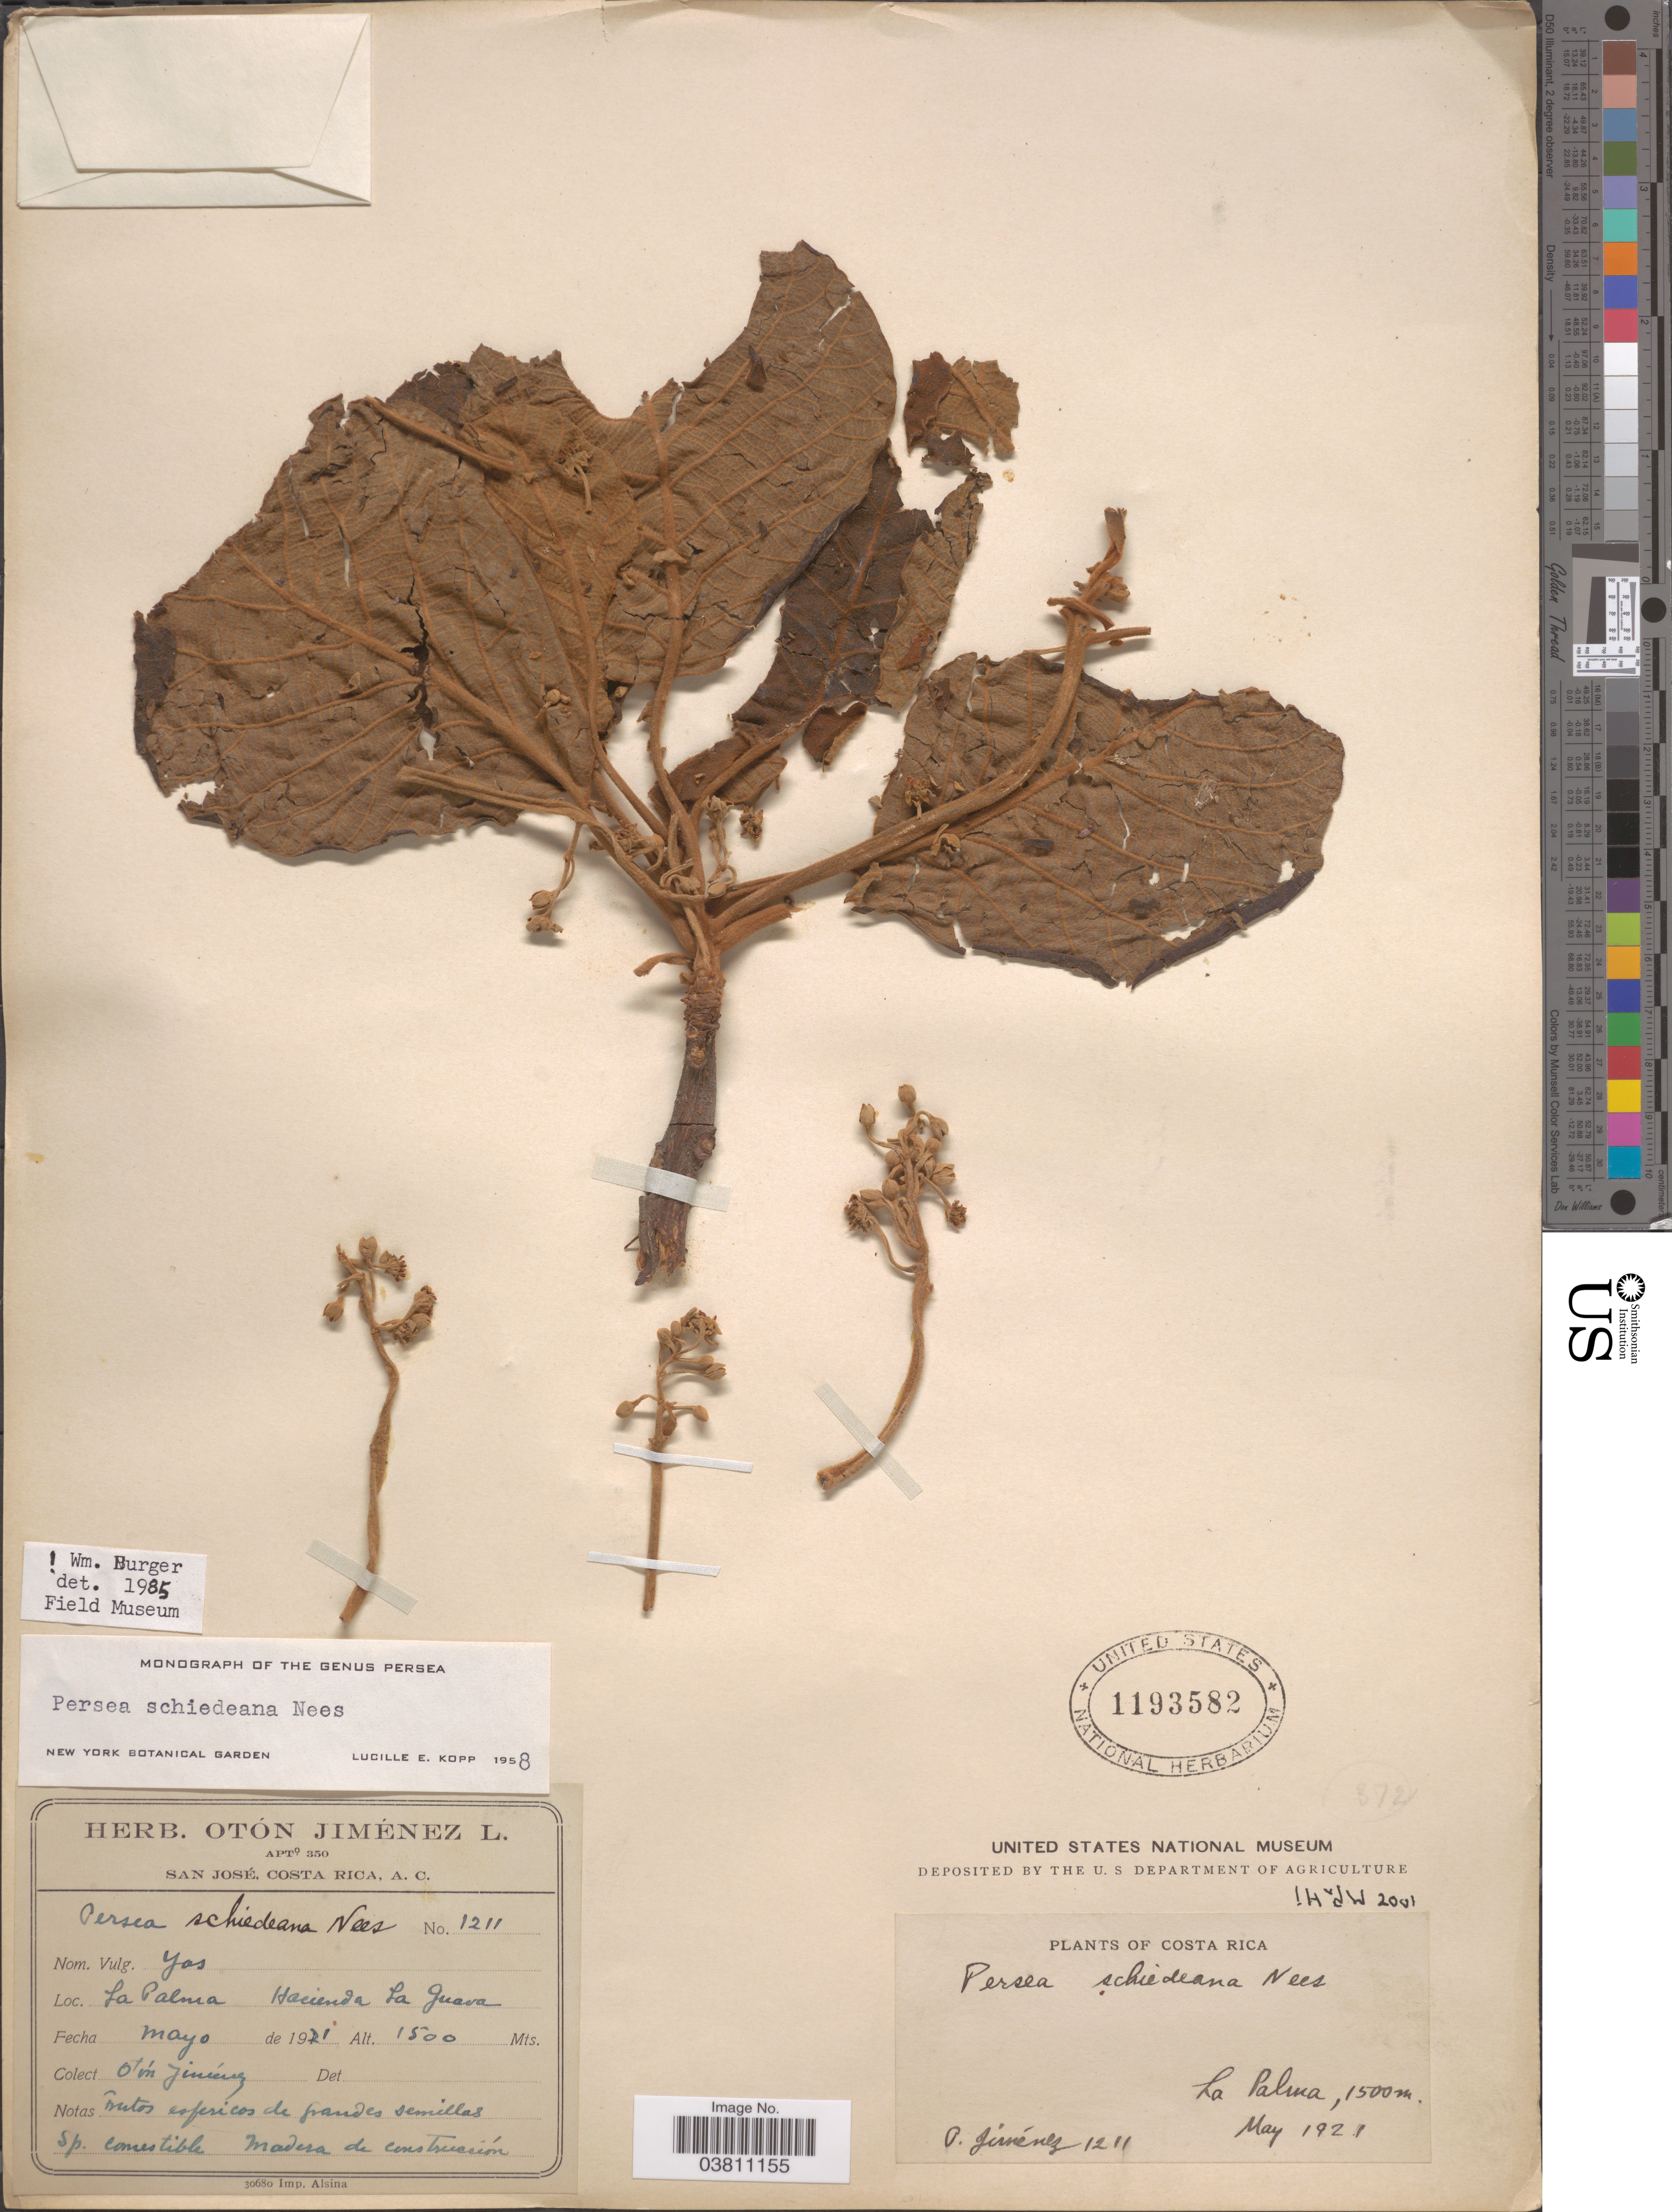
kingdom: Plantae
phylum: Tracheophyta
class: Magnoliopsida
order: Laurales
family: Lauraceae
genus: Persea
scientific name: Persea schiediana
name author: Nees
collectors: O. Jiménez L.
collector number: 1211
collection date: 1921-05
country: Costa Rica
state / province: San José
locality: La Palma. Hacienda La Guava.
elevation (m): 1500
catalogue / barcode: US 1193582